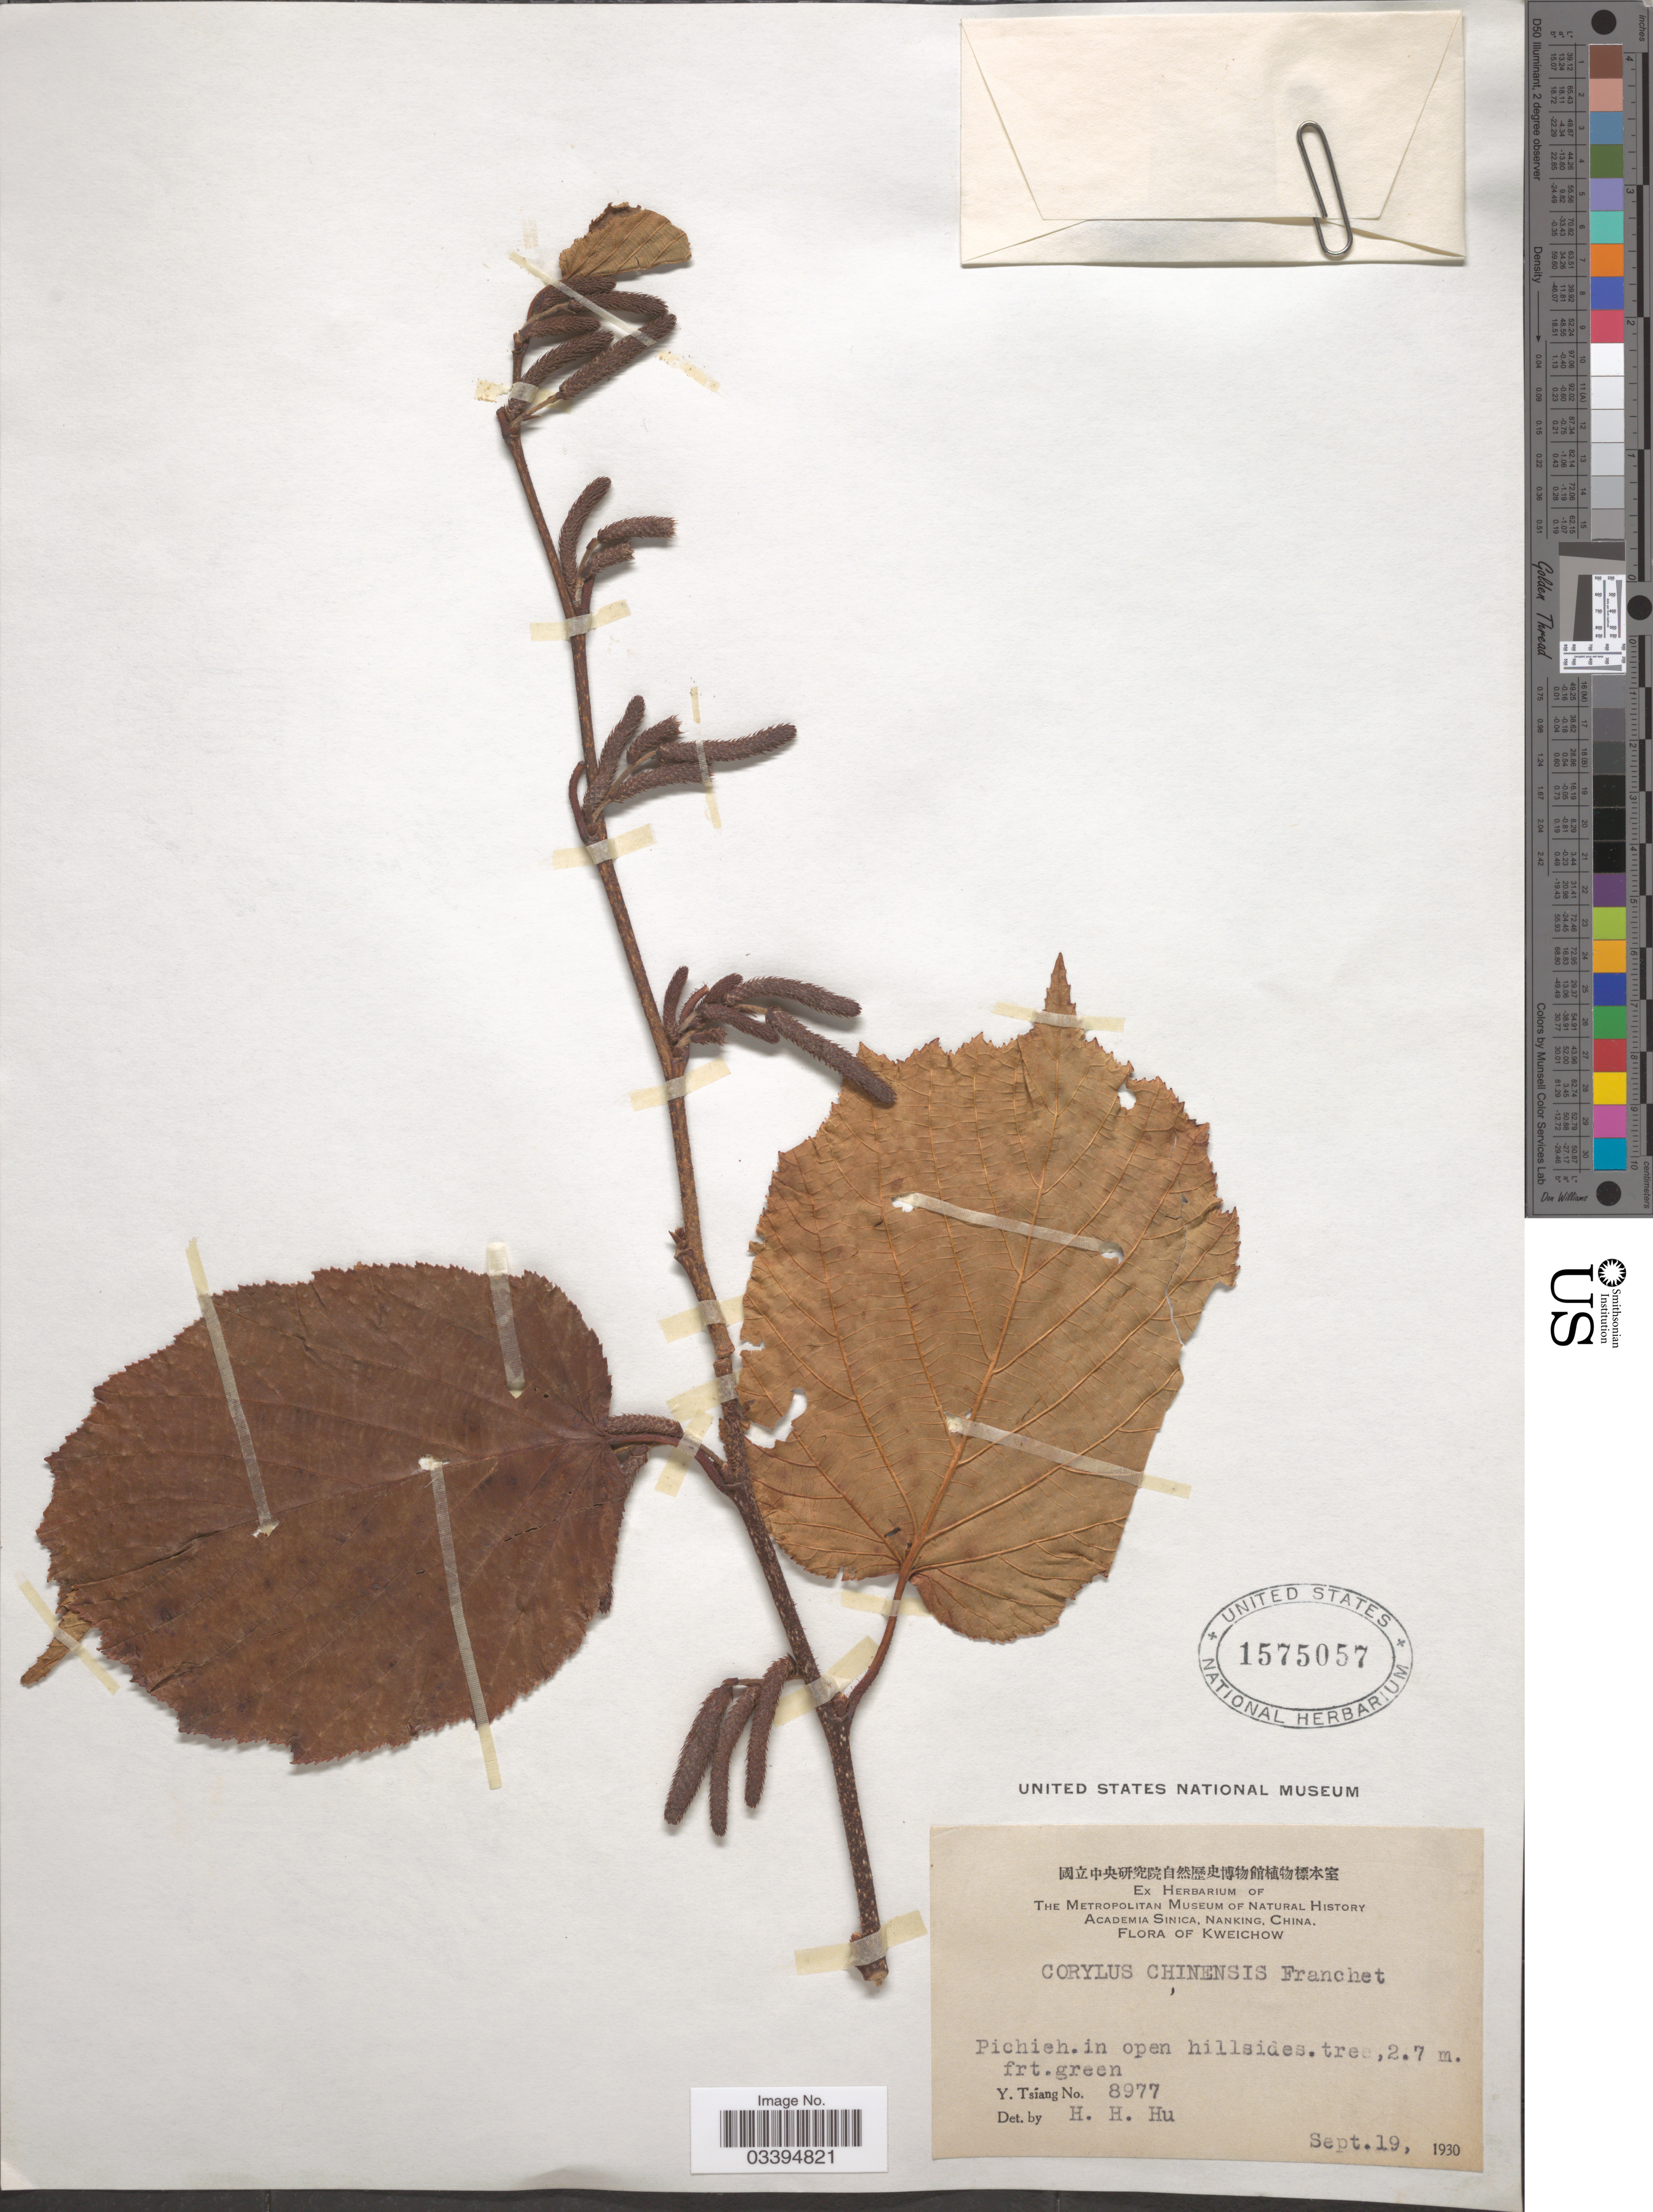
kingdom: Plantae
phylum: Tracheophyta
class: Magnoliopsida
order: Fagales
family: Betulaceae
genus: Corylus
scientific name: Corylus chinensis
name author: Franch.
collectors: Y. Tsiang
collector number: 8977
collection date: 1930-09-19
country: China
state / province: Guizhou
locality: Kweichow, Pichieh in open hillsides.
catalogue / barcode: US 1575057